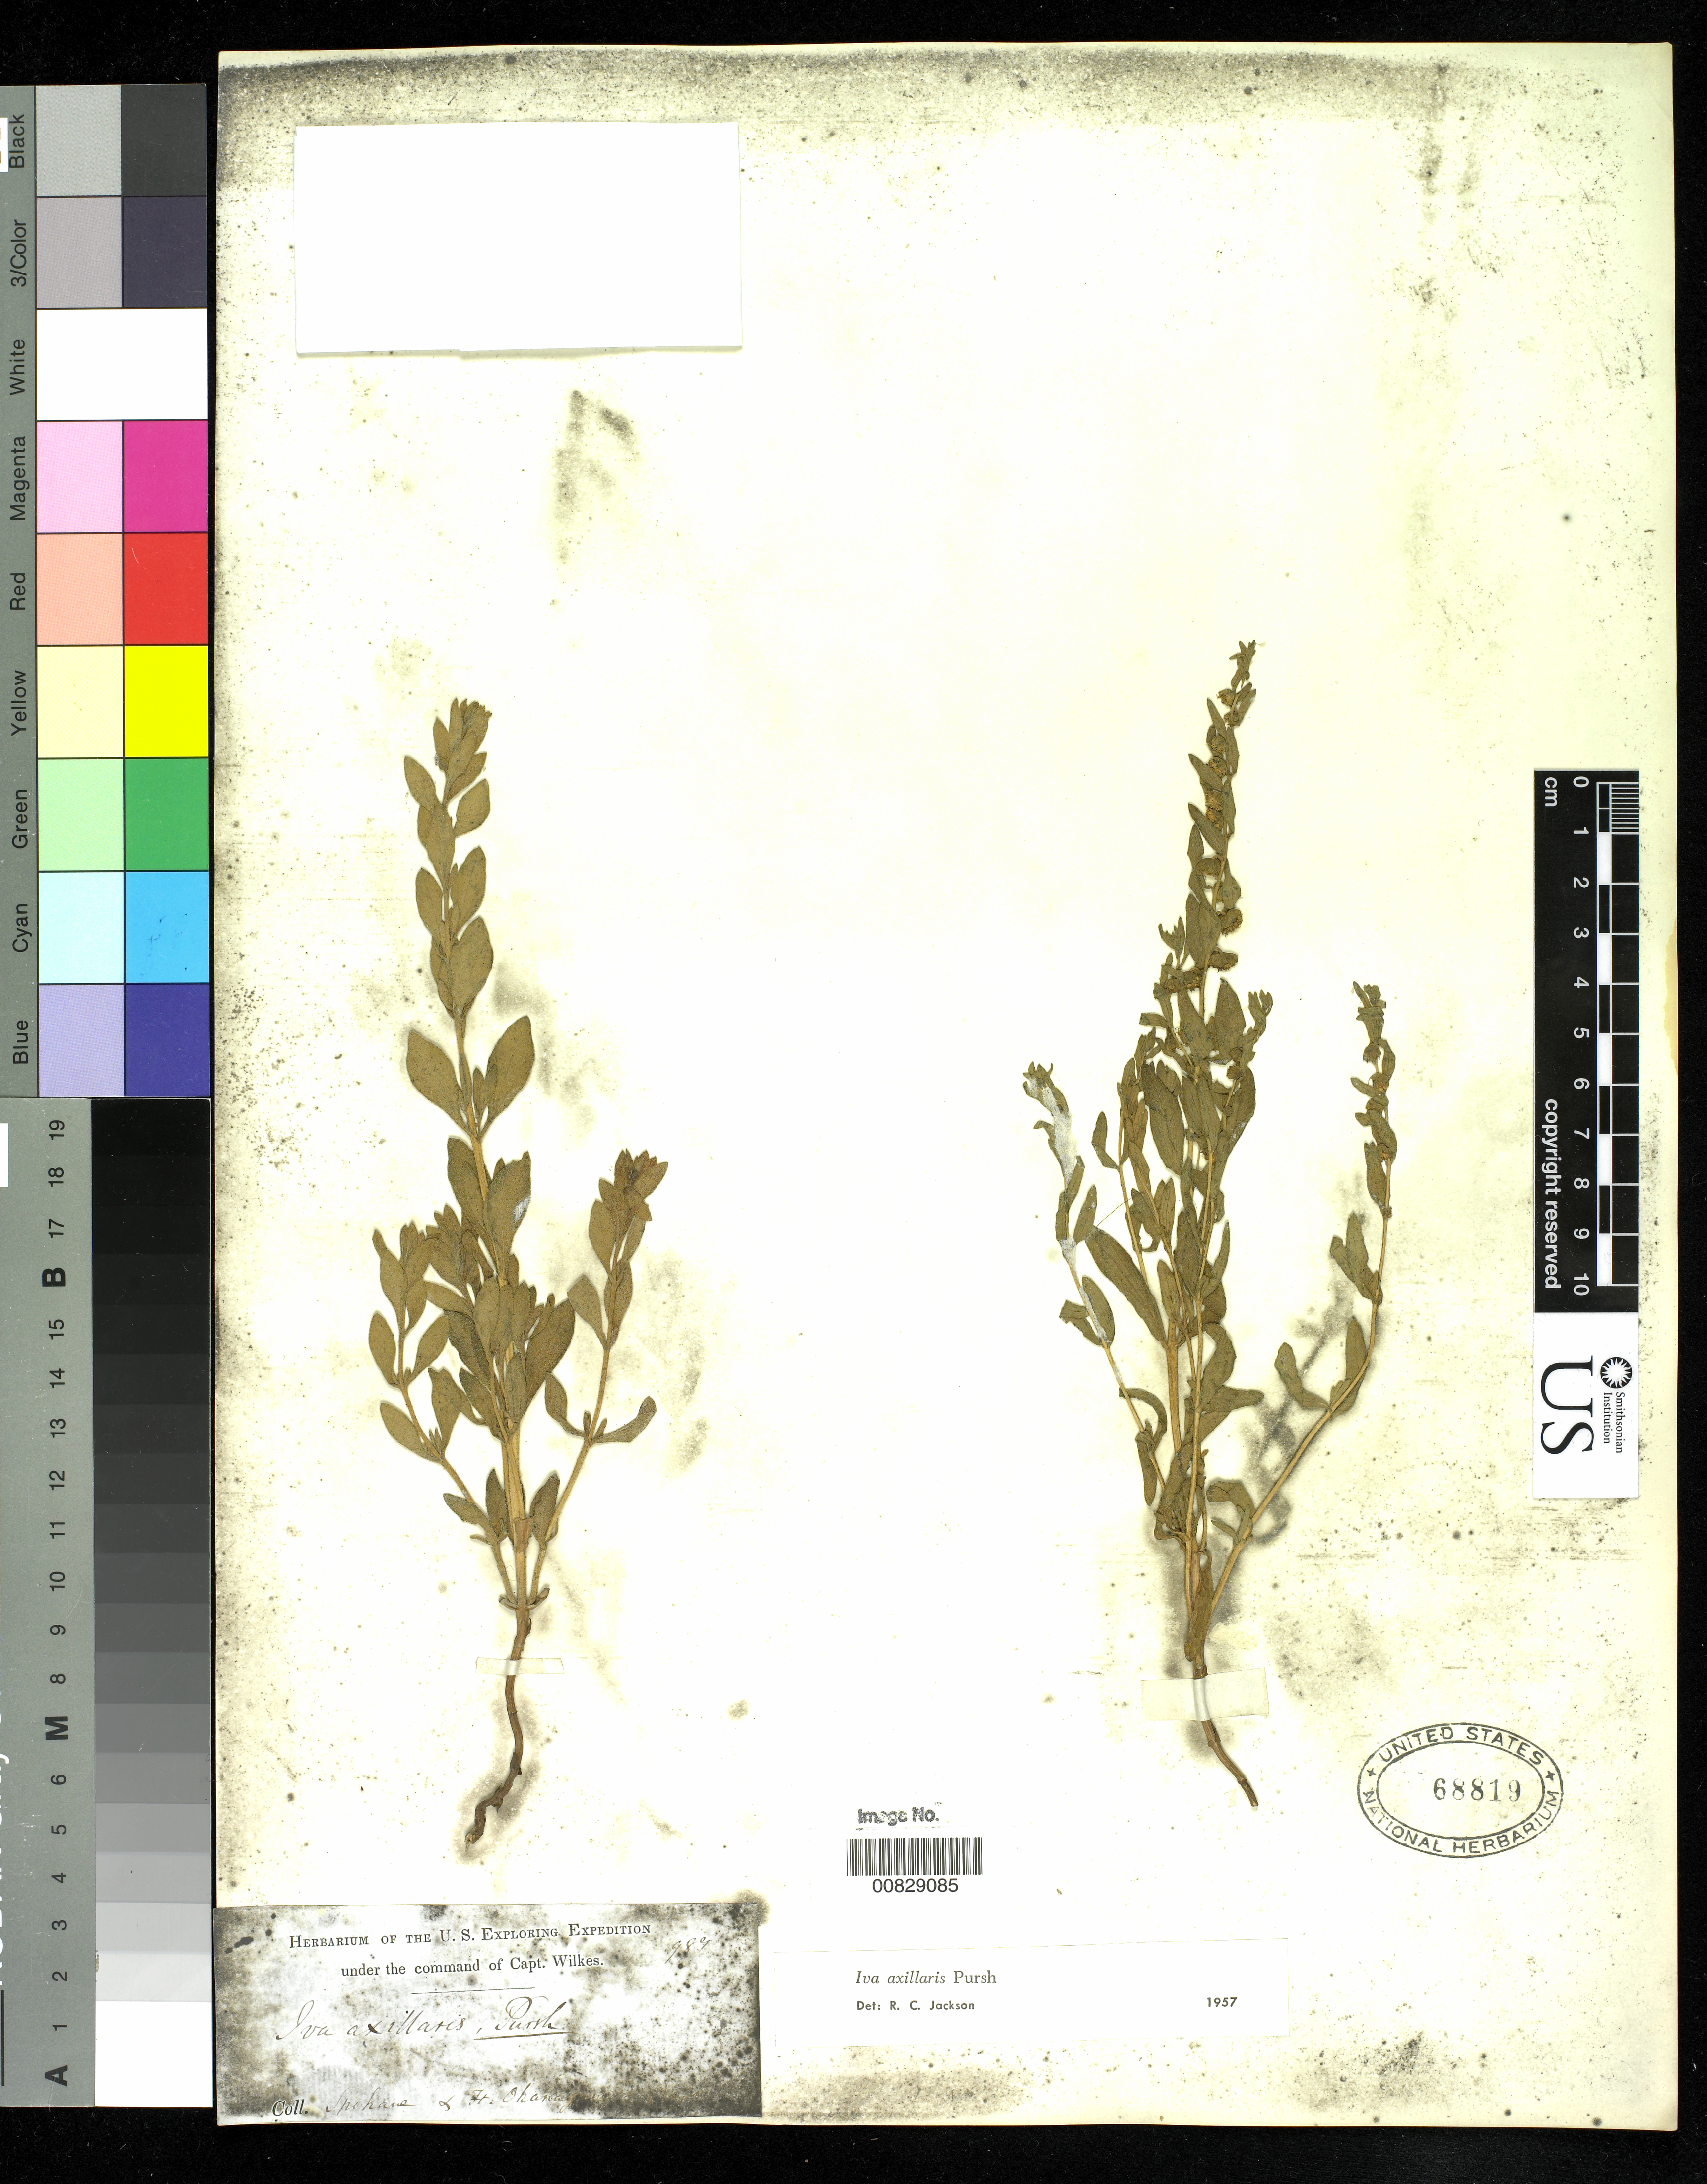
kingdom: Plantae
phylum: Tracheophyta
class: Magnoliopsida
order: Asterales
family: Asteraceae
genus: Iva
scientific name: Iva axillaris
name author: Pursh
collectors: Wilkes Explor. Exped.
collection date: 1838/1842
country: United States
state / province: Washington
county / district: Spokane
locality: Spokane, Fort Ohanagan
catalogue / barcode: US 68819